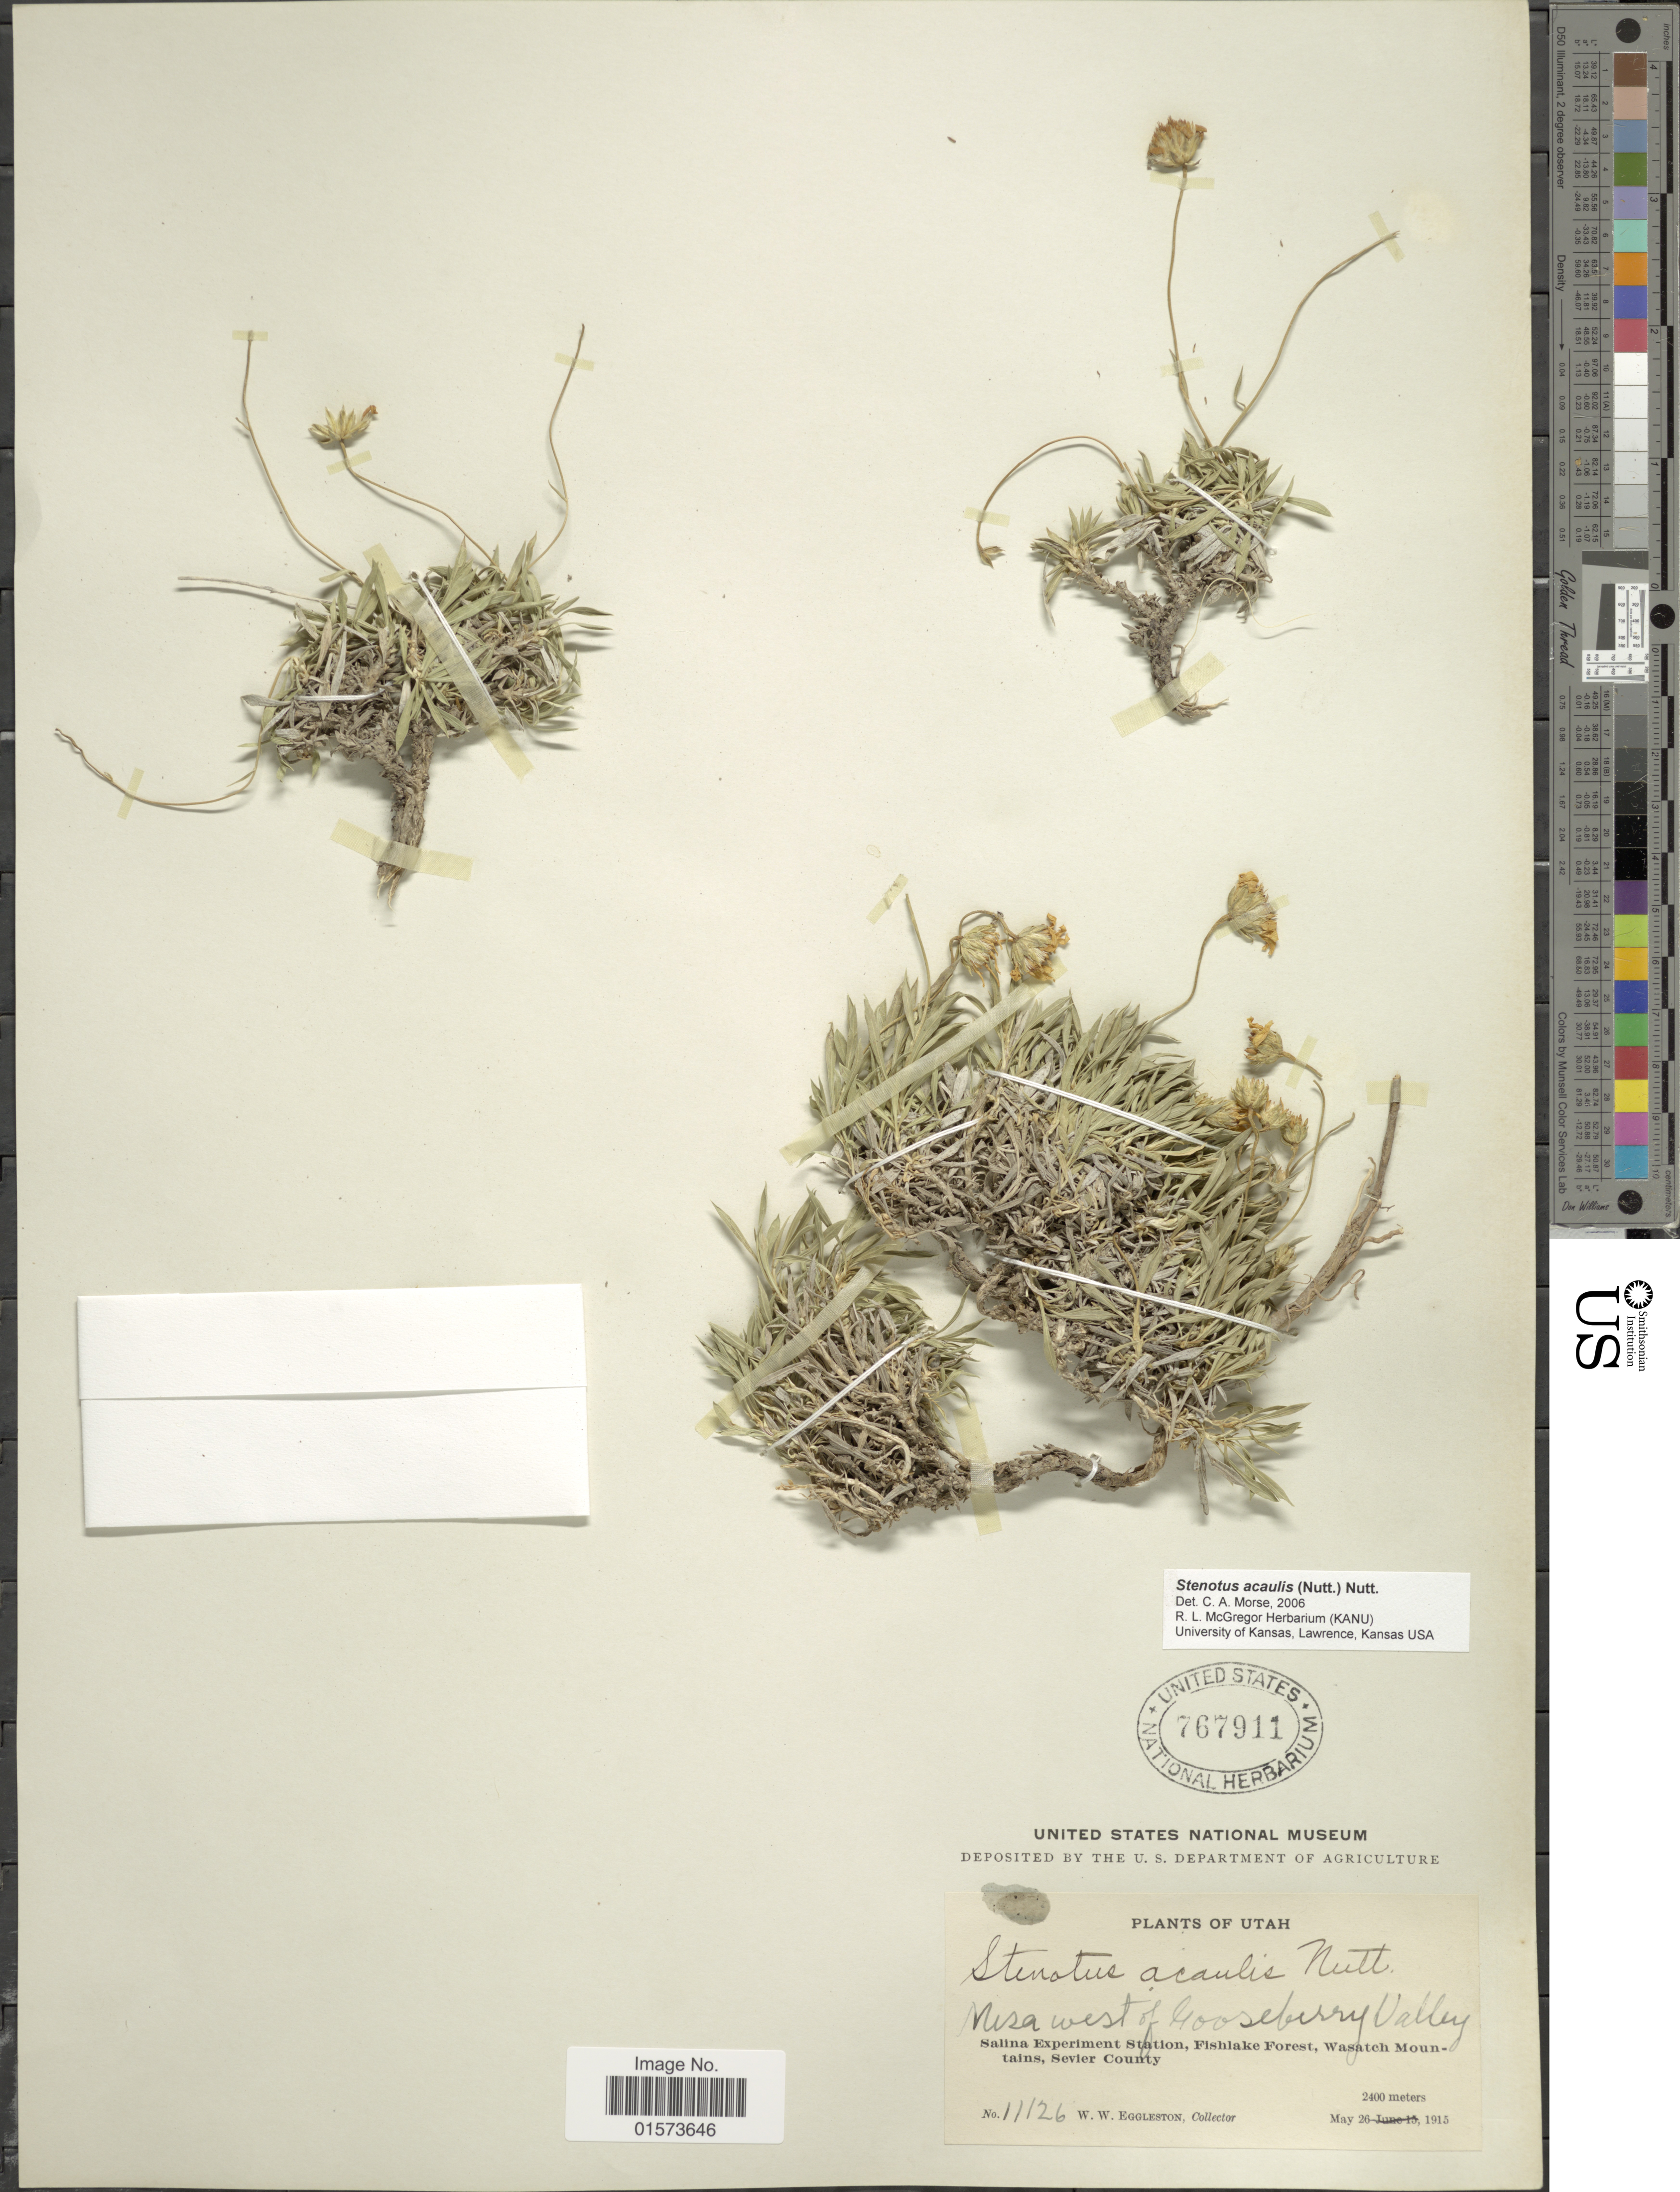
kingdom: Plantae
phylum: Tracheophyta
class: Magnoliopsida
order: Asterales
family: Asteraceae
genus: Stenotus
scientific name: Stenotus acaulis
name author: (Nutt.) Nutt.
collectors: W. W. Eggleston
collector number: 11126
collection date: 1915-05-26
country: United States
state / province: Utah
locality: Nisa west of Giiseberry Valley, Salina Experiment Station, Fishlake Forest, Wasatch Mountains, Sevier County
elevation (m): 2400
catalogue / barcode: US 767911